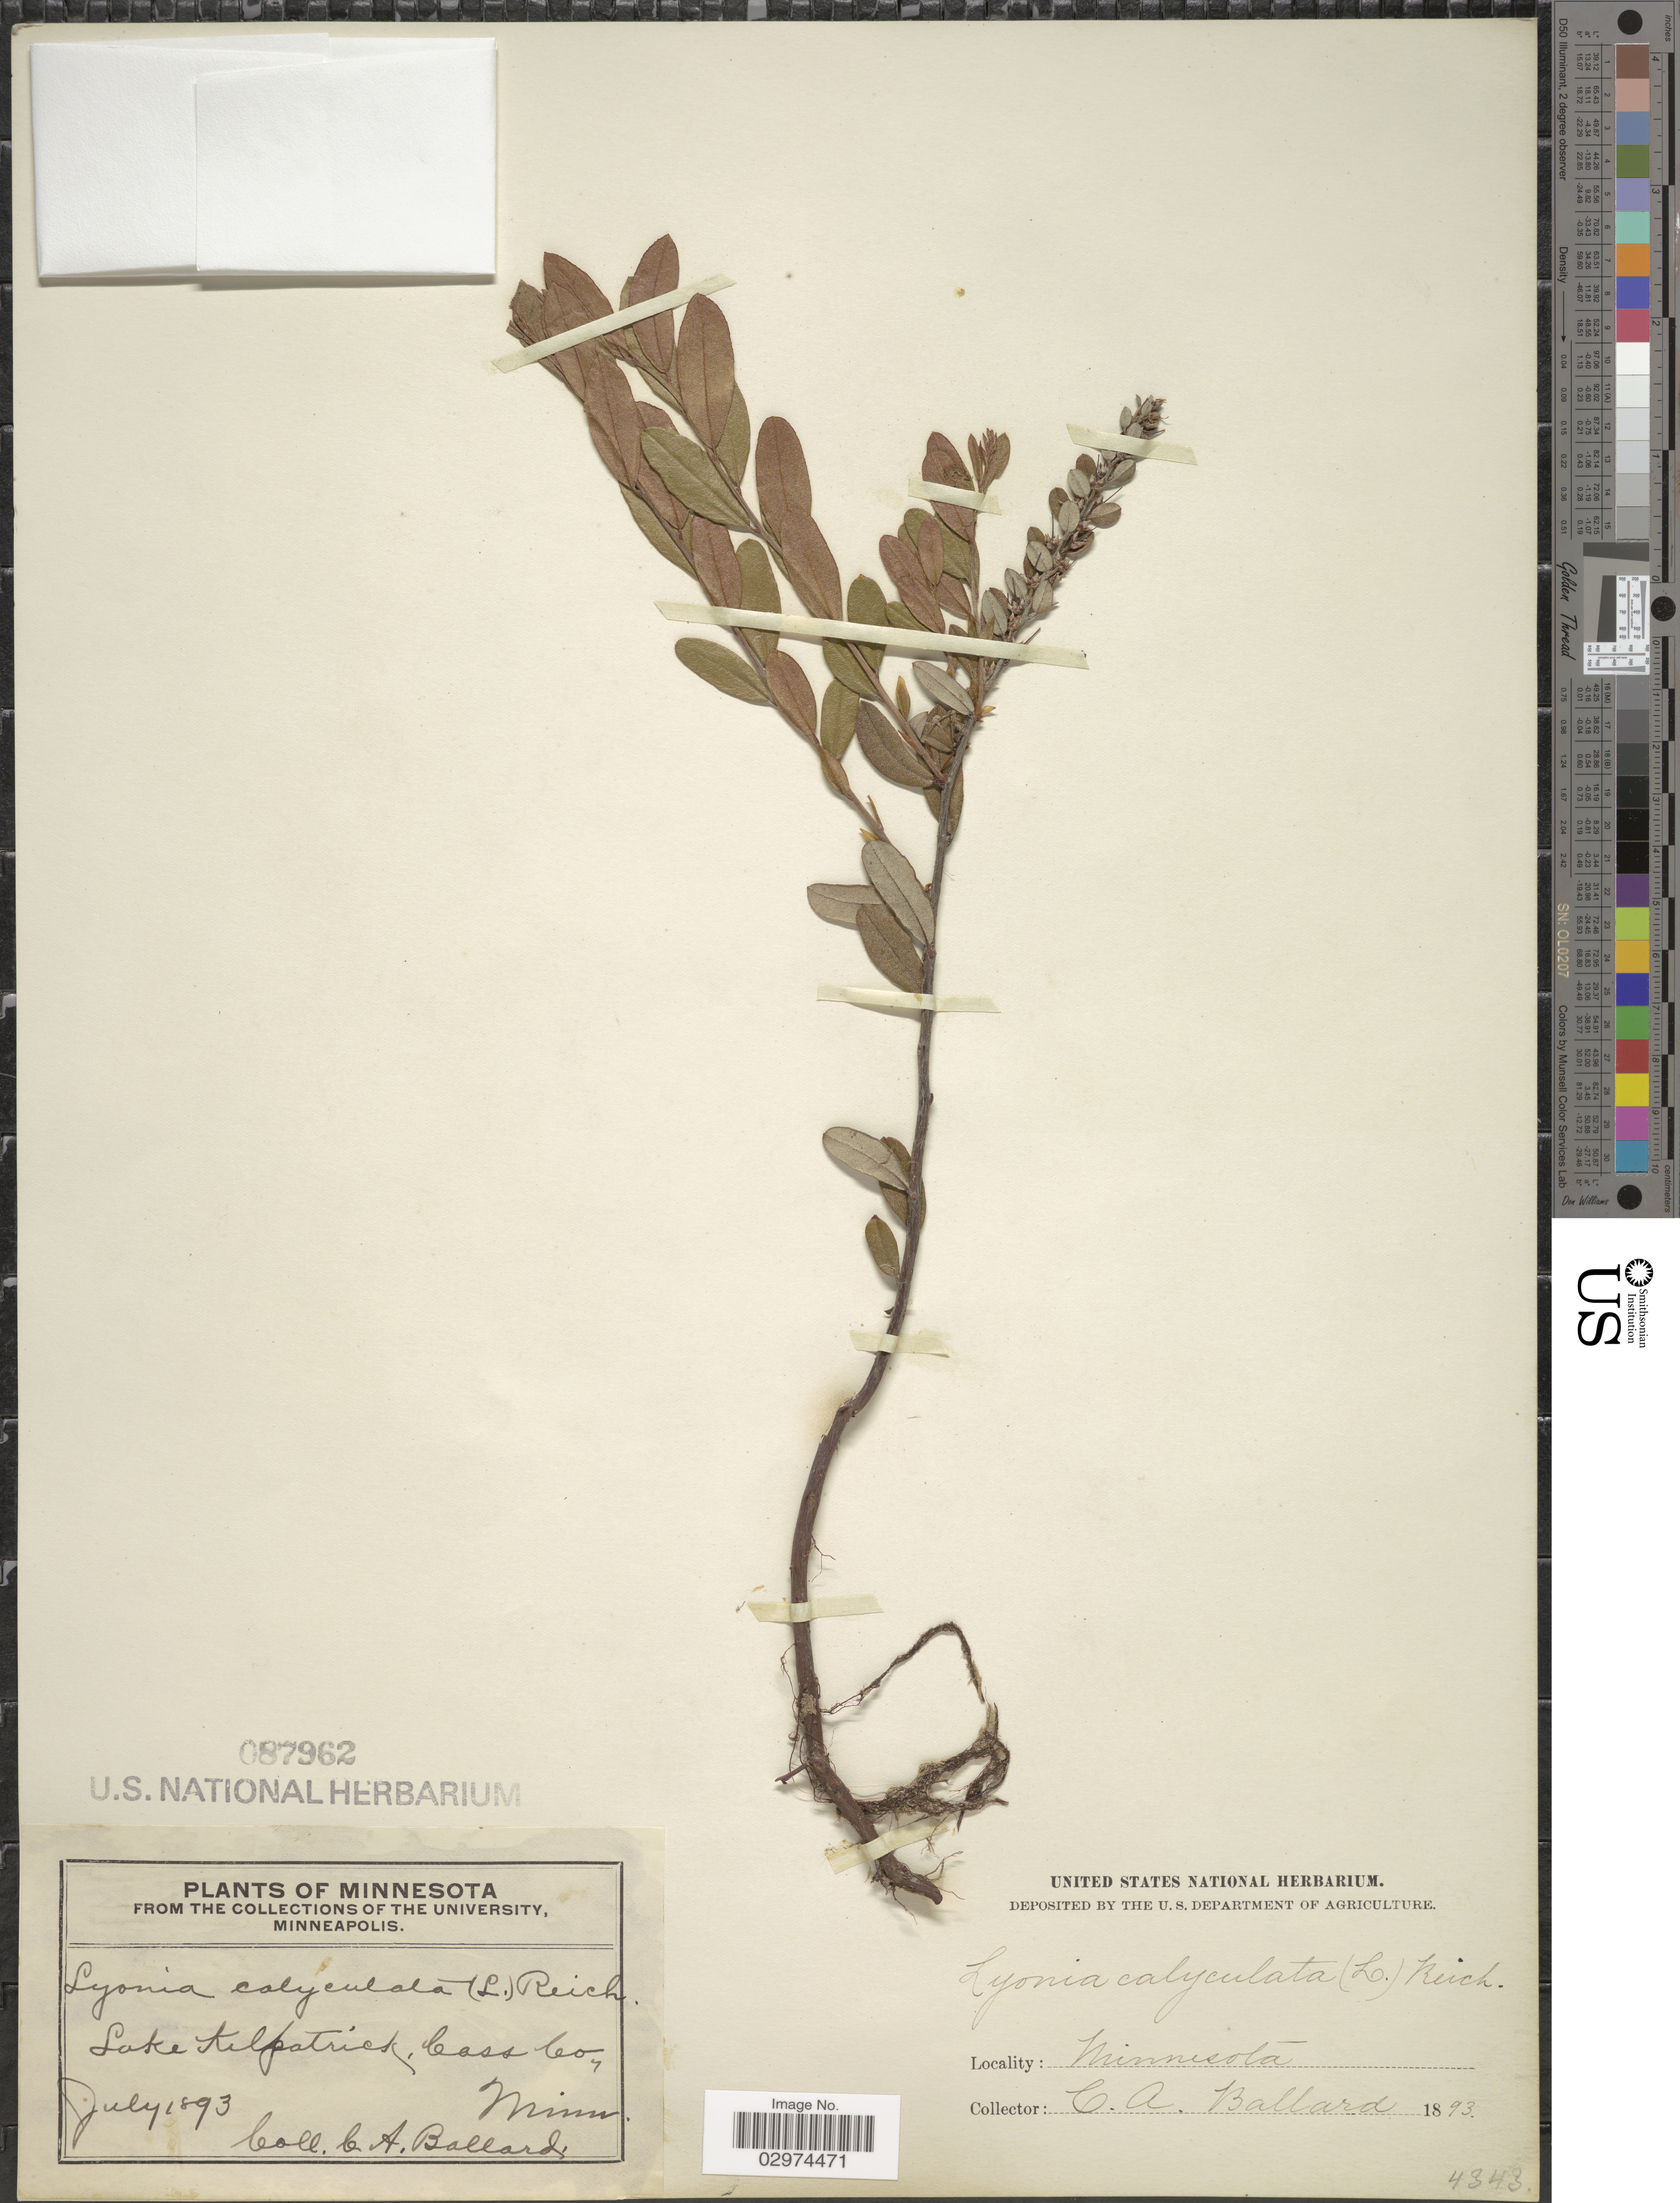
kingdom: Plantae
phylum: Tracheophyta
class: Magnoliopsida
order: Ericales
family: Ericaceae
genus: Chamaedaphne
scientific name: Chamaedaphne calyculata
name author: (L.) Moench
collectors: C. A. Ballard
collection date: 1893-07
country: United States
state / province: Minnesota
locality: Lake Kilpatrick, Cass Co.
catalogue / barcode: US 87962